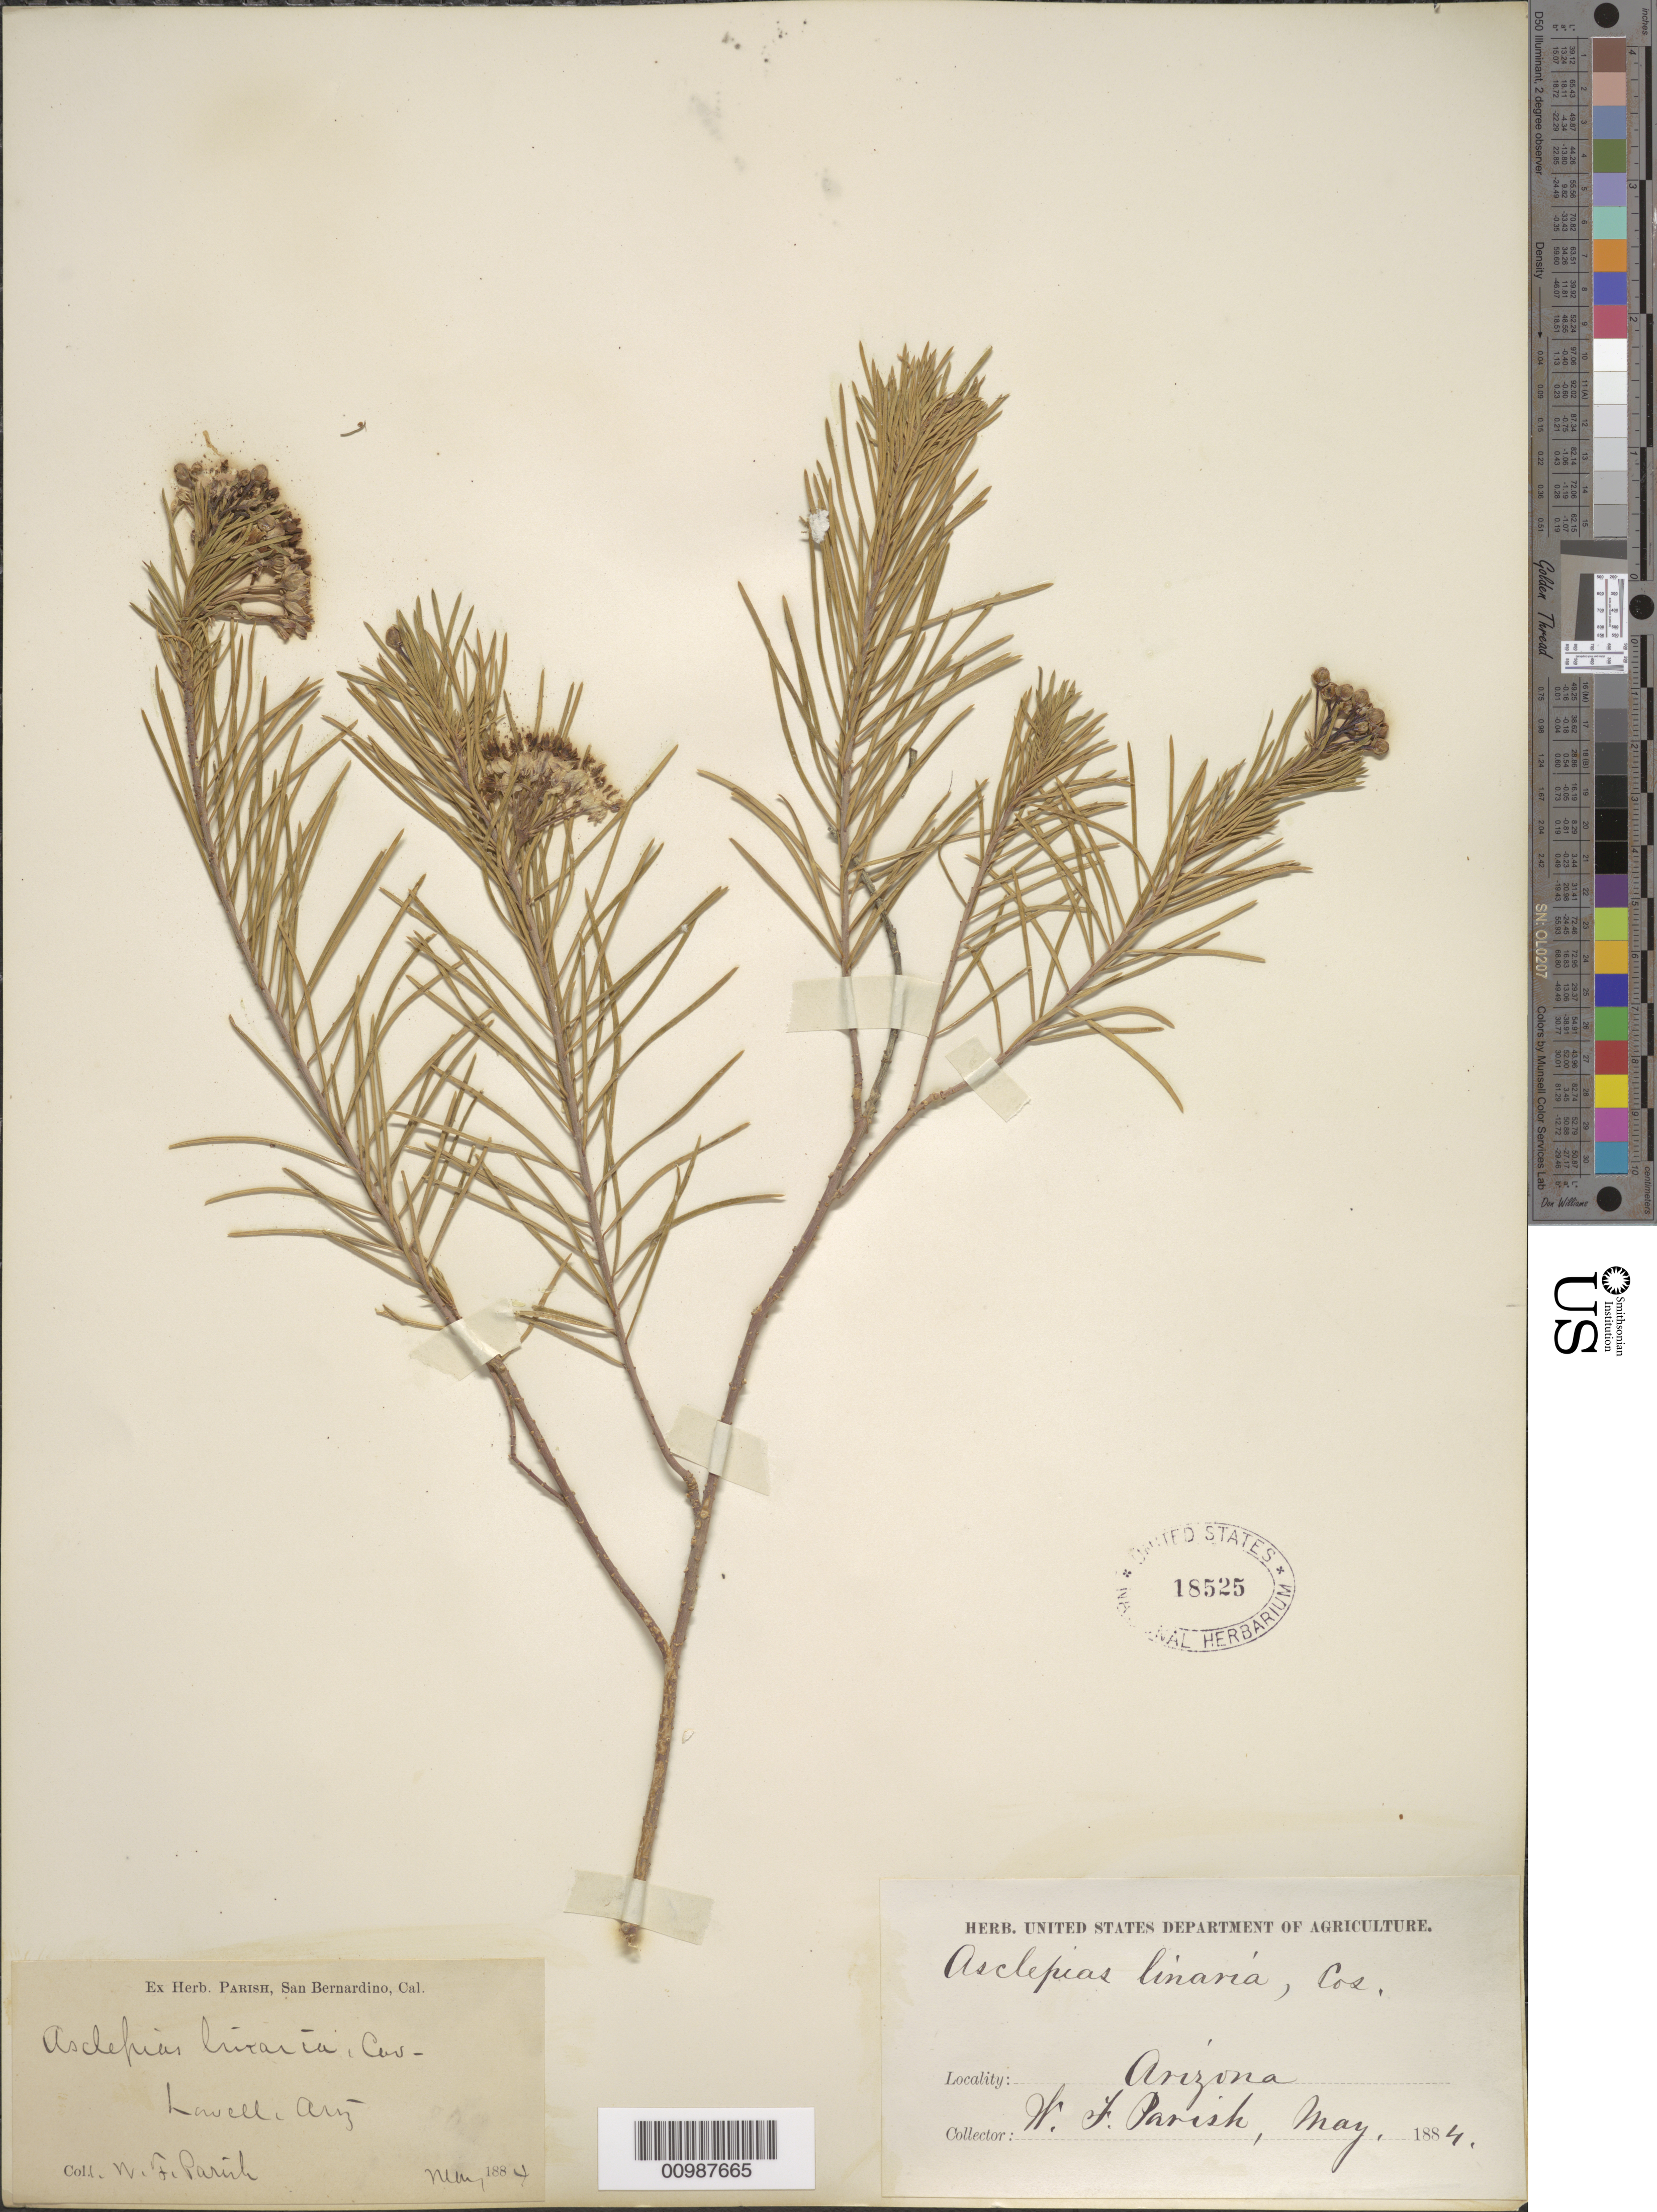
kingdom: Plantae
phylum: Tracheophyta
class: Magnoliopsida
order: Gentianales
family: Apocynaceae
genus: Asclepias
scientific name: Asclepias linaria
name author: Cav.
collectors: W. F. Parish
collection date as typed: May 1884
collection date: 1884-05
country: United States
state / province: Arizona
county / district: Cochise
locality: Lowell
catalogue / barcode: US 18525